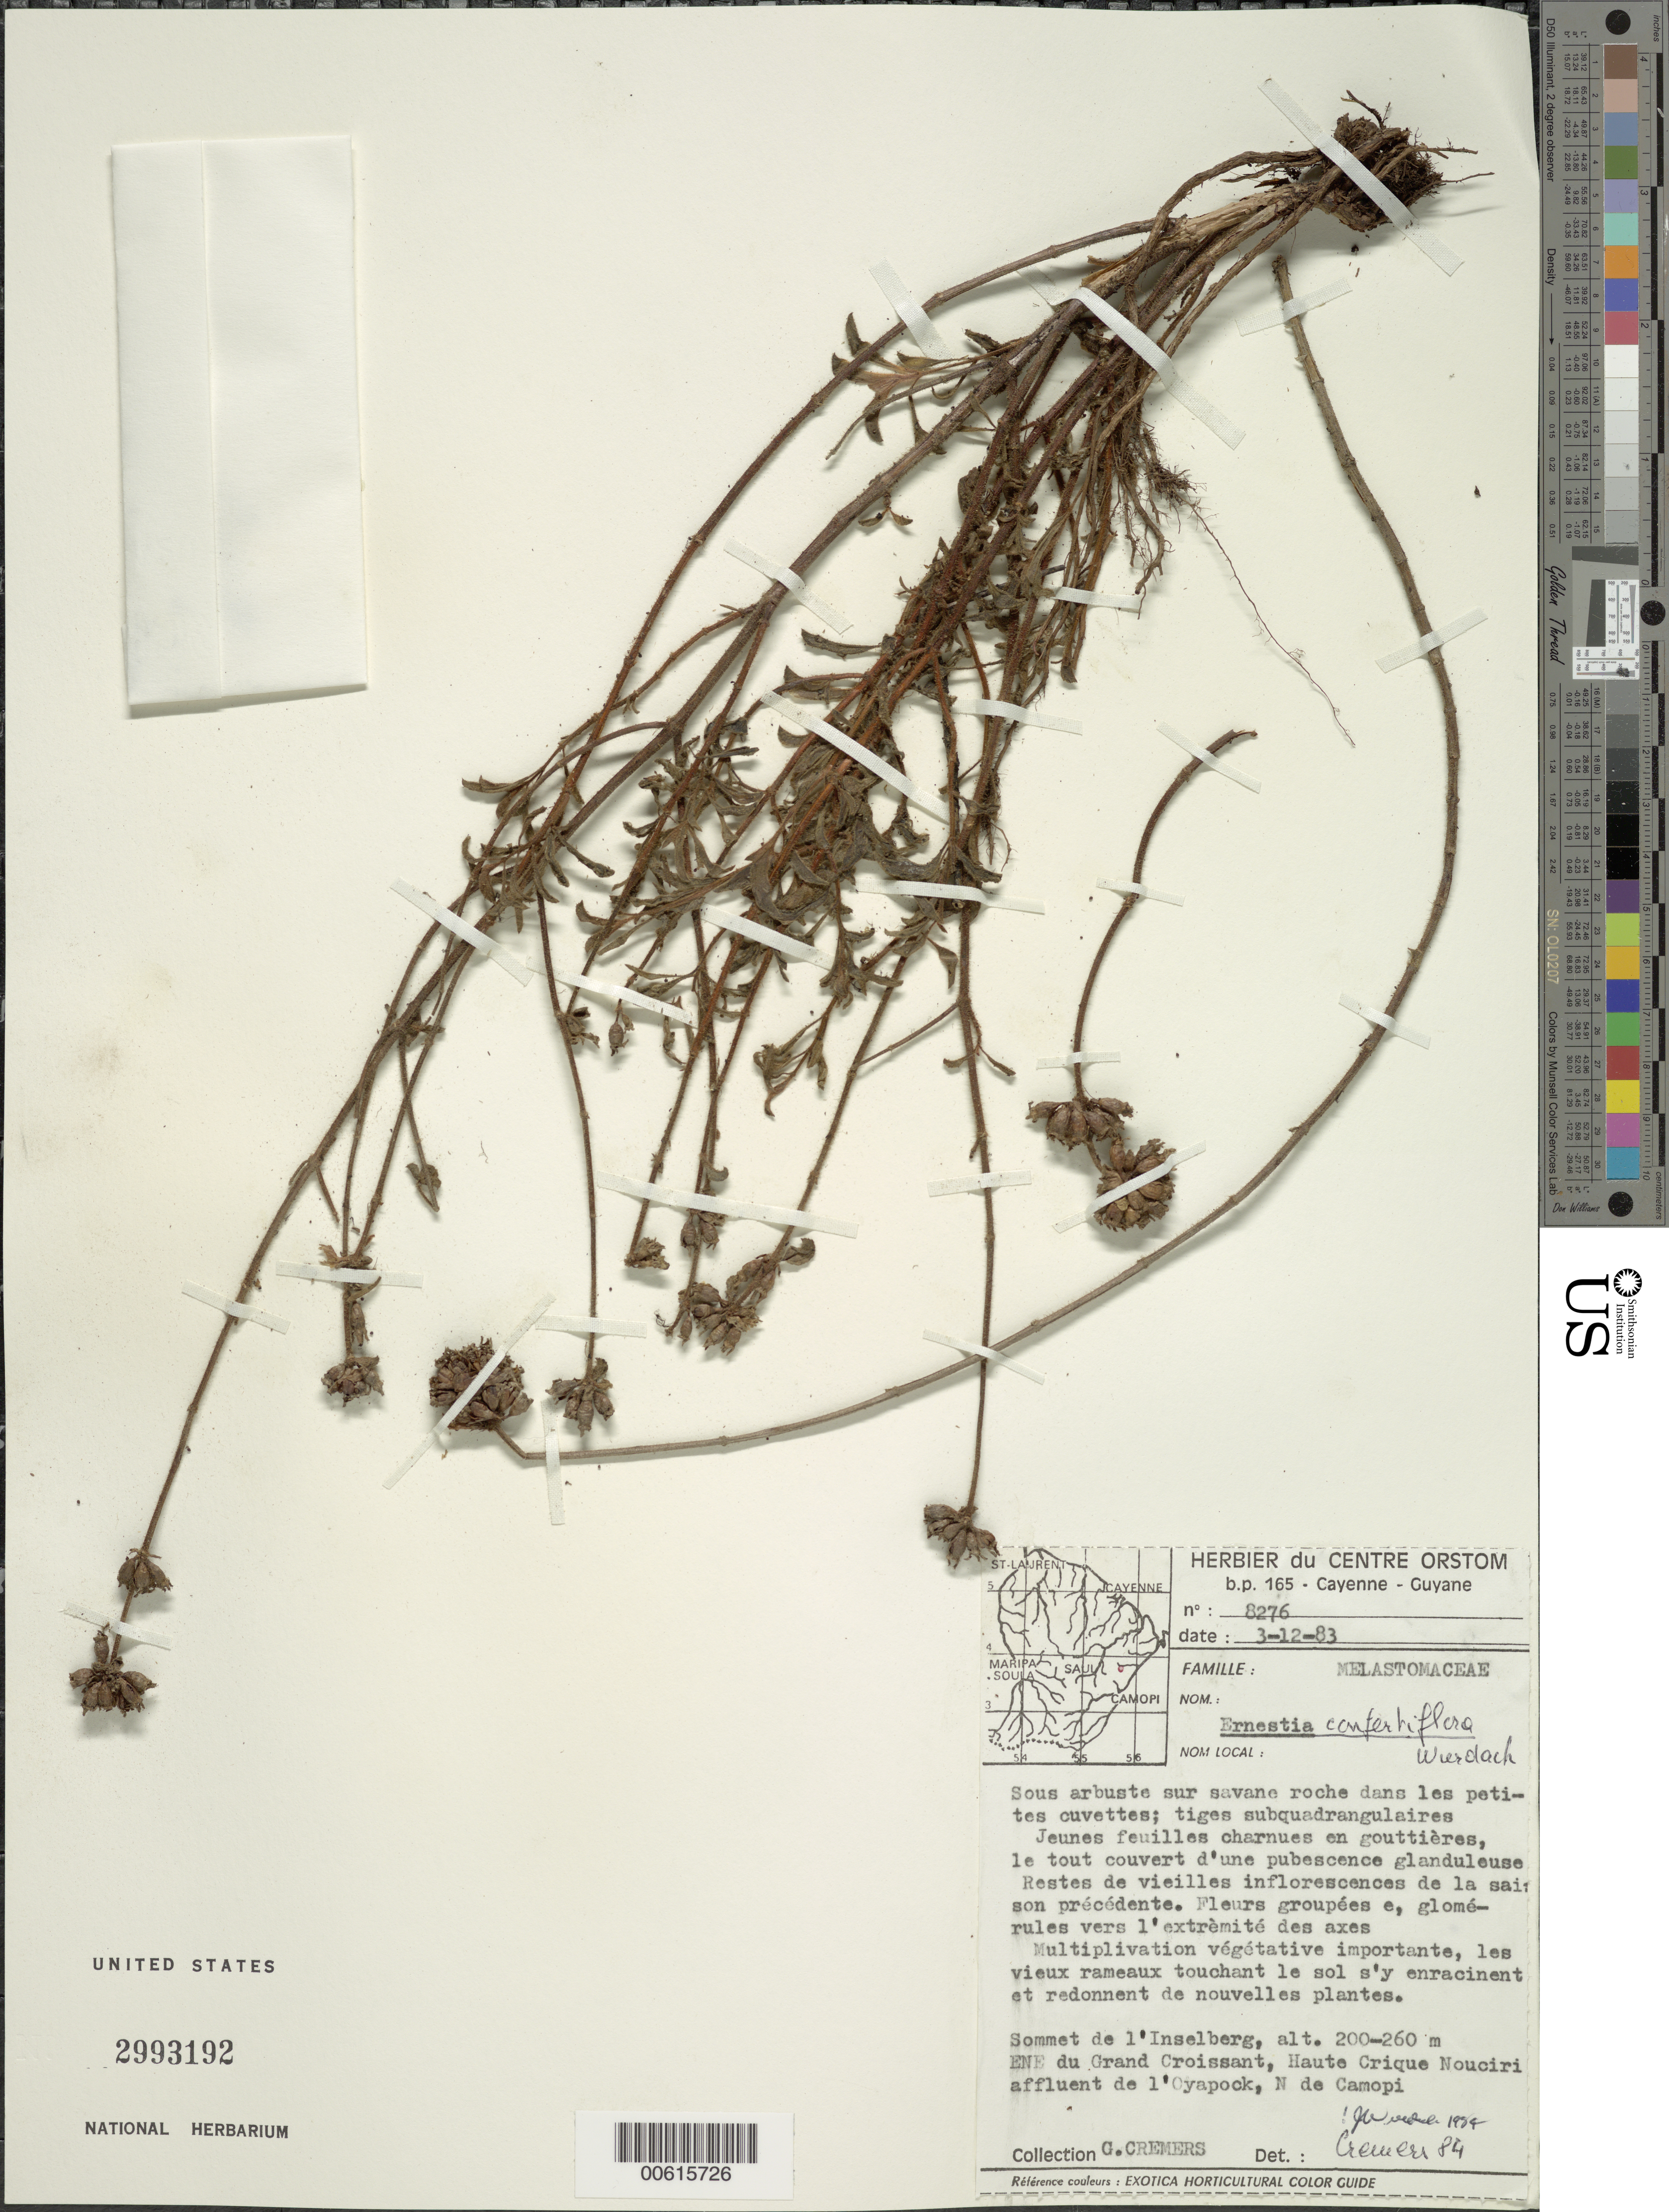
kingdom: Plantae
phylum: Tracheophyta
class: Magnoliopsida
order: Myrtales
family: Melastomataceae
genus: Ernestia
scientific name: Ernestia confertiflora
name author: Wurdack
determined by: Wurdack, John J., (US), US (UNITED STATES)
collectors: G. Cremers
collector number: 8276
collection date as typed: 3-Dec-83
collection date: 1983-12-03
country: French Guiana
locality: Crique Nouciri, confluent de l'Oyapock N de Camopi, ENE du Grand Croissant; Sommet de l'Inselberg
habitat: Savane roche dans les petites cuvettes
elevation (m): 200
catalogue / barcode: US 2993192